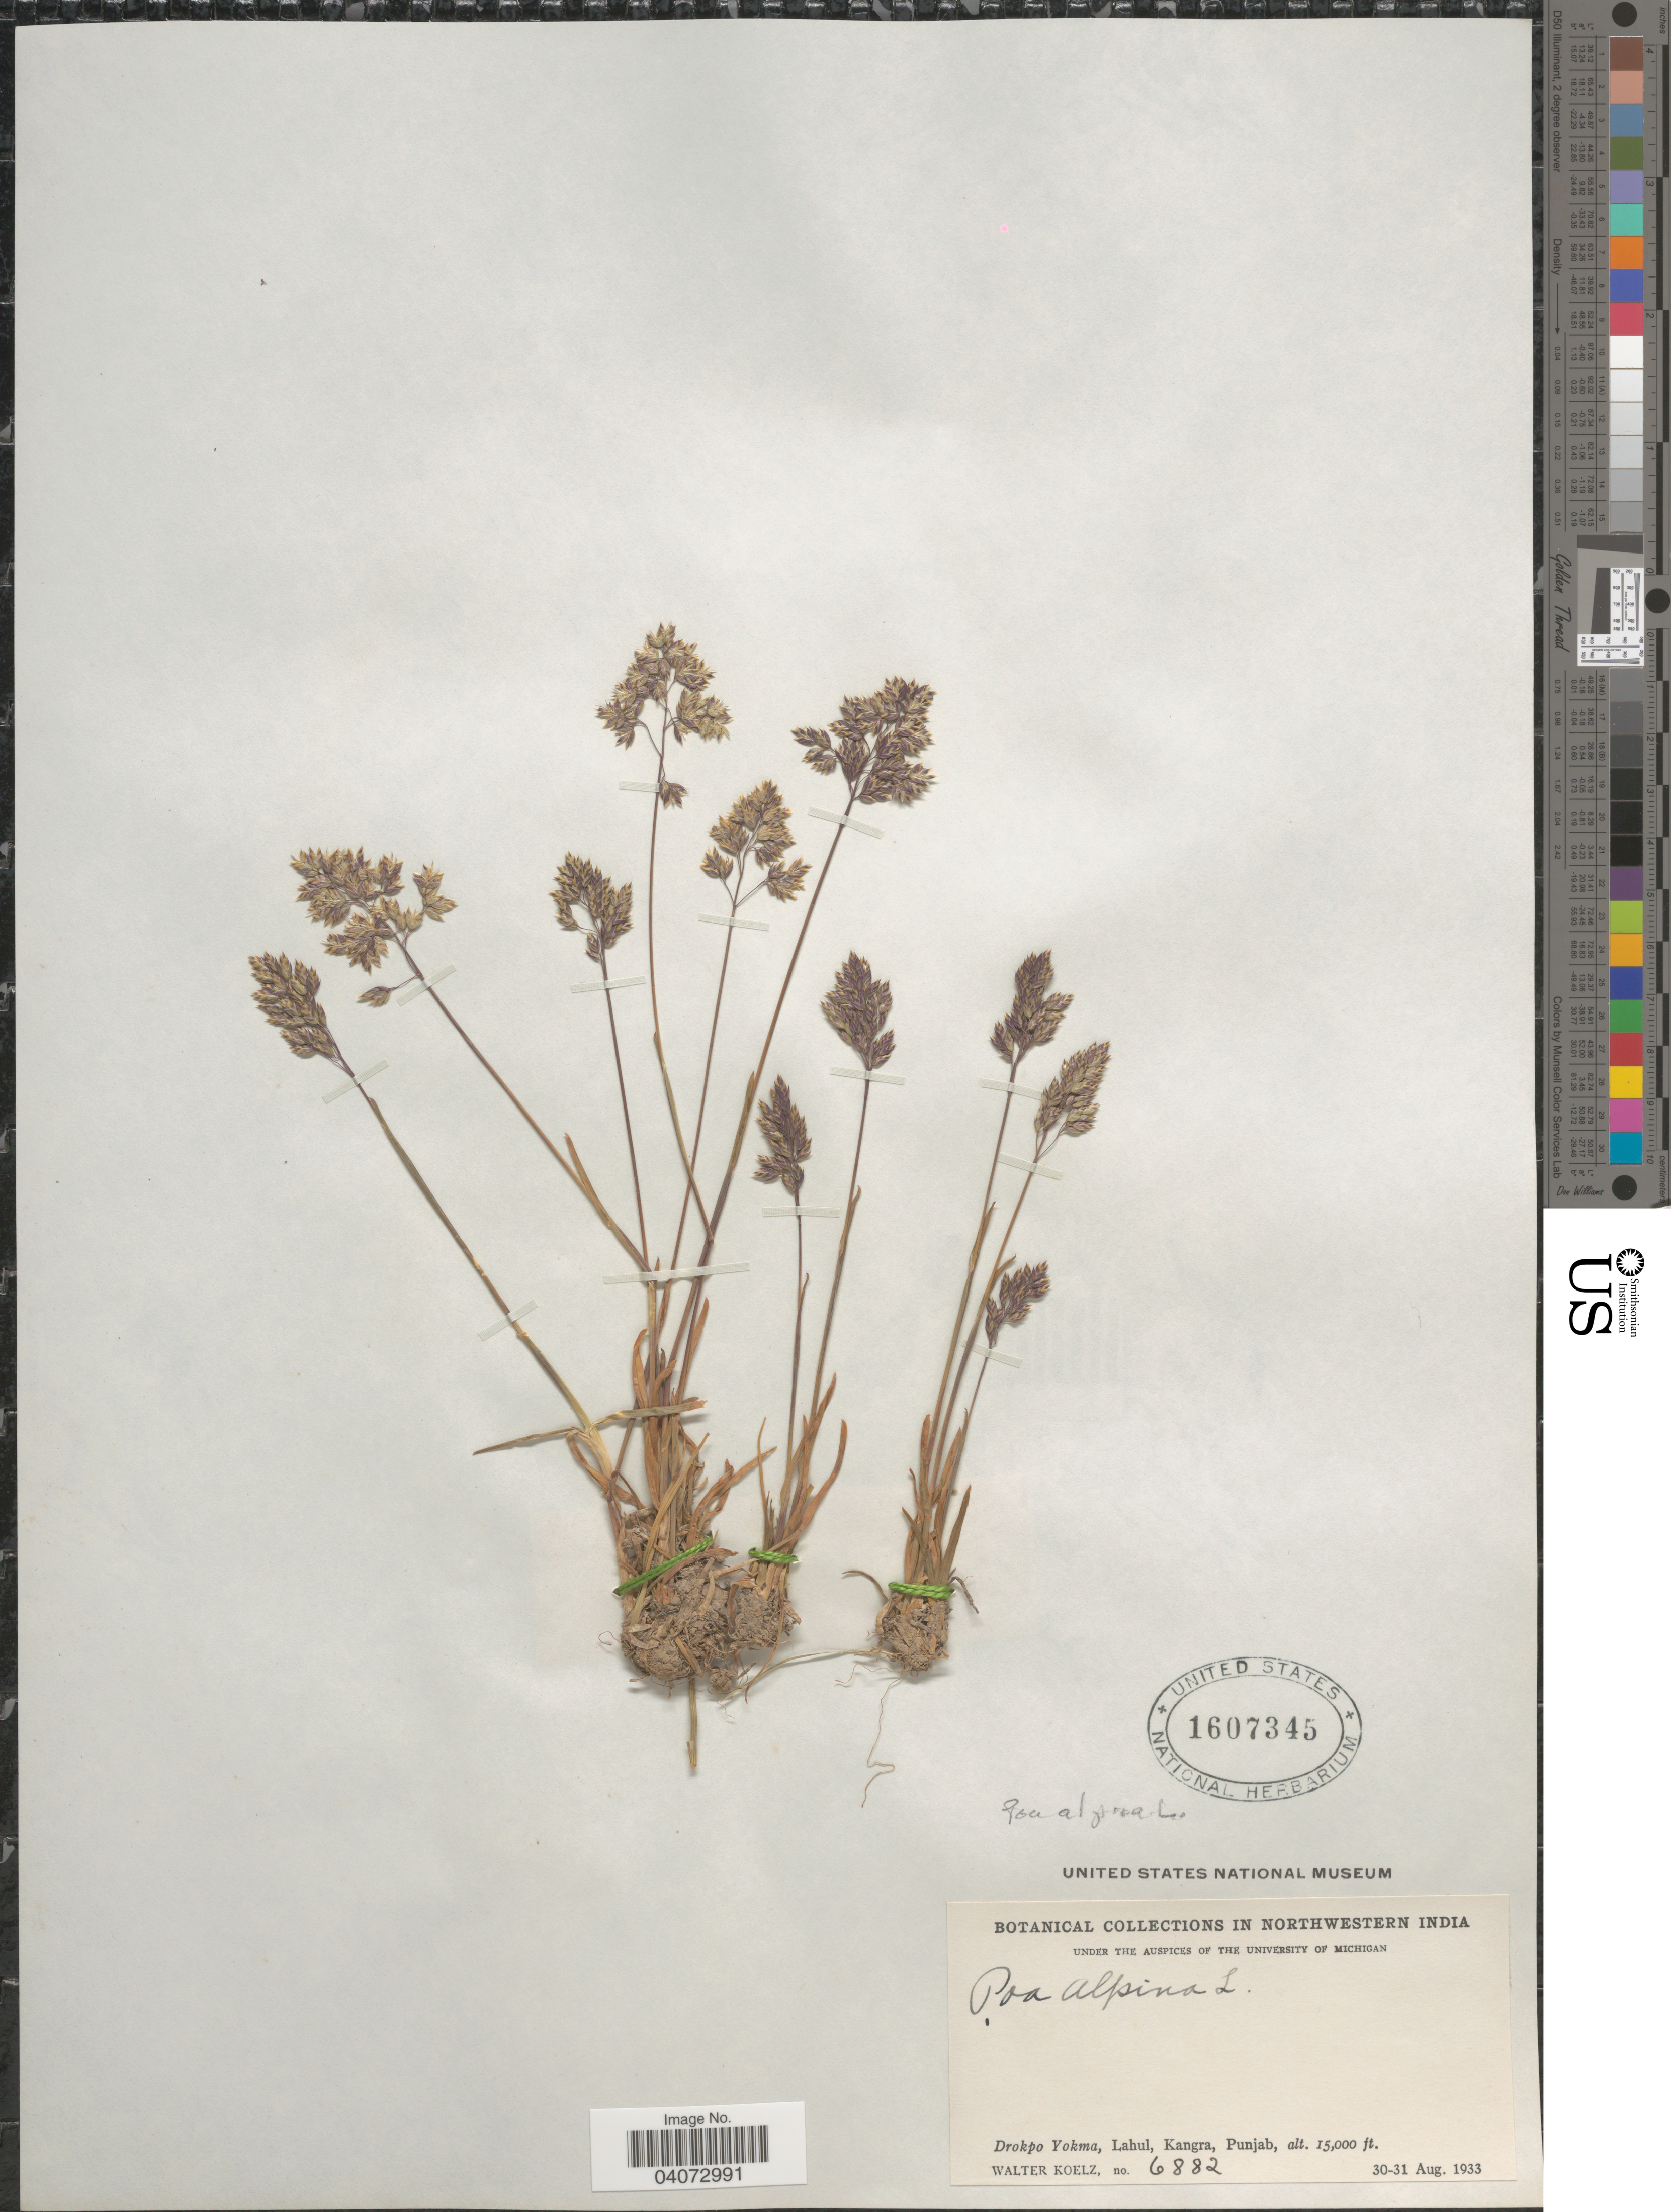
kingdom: Plantae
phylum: Tracheophyta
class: Liliopsida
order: Poales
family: Poaceae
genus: Poa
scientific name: Poa alpina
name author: L.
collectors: W. N. Koelz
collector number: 6882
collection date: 1933-08-30/1933-08-31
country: India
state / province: Punjab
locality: Northwestern India. Drokpo Yokma, Lahul, Kangra.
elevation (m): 4572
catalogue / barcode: US 1607345